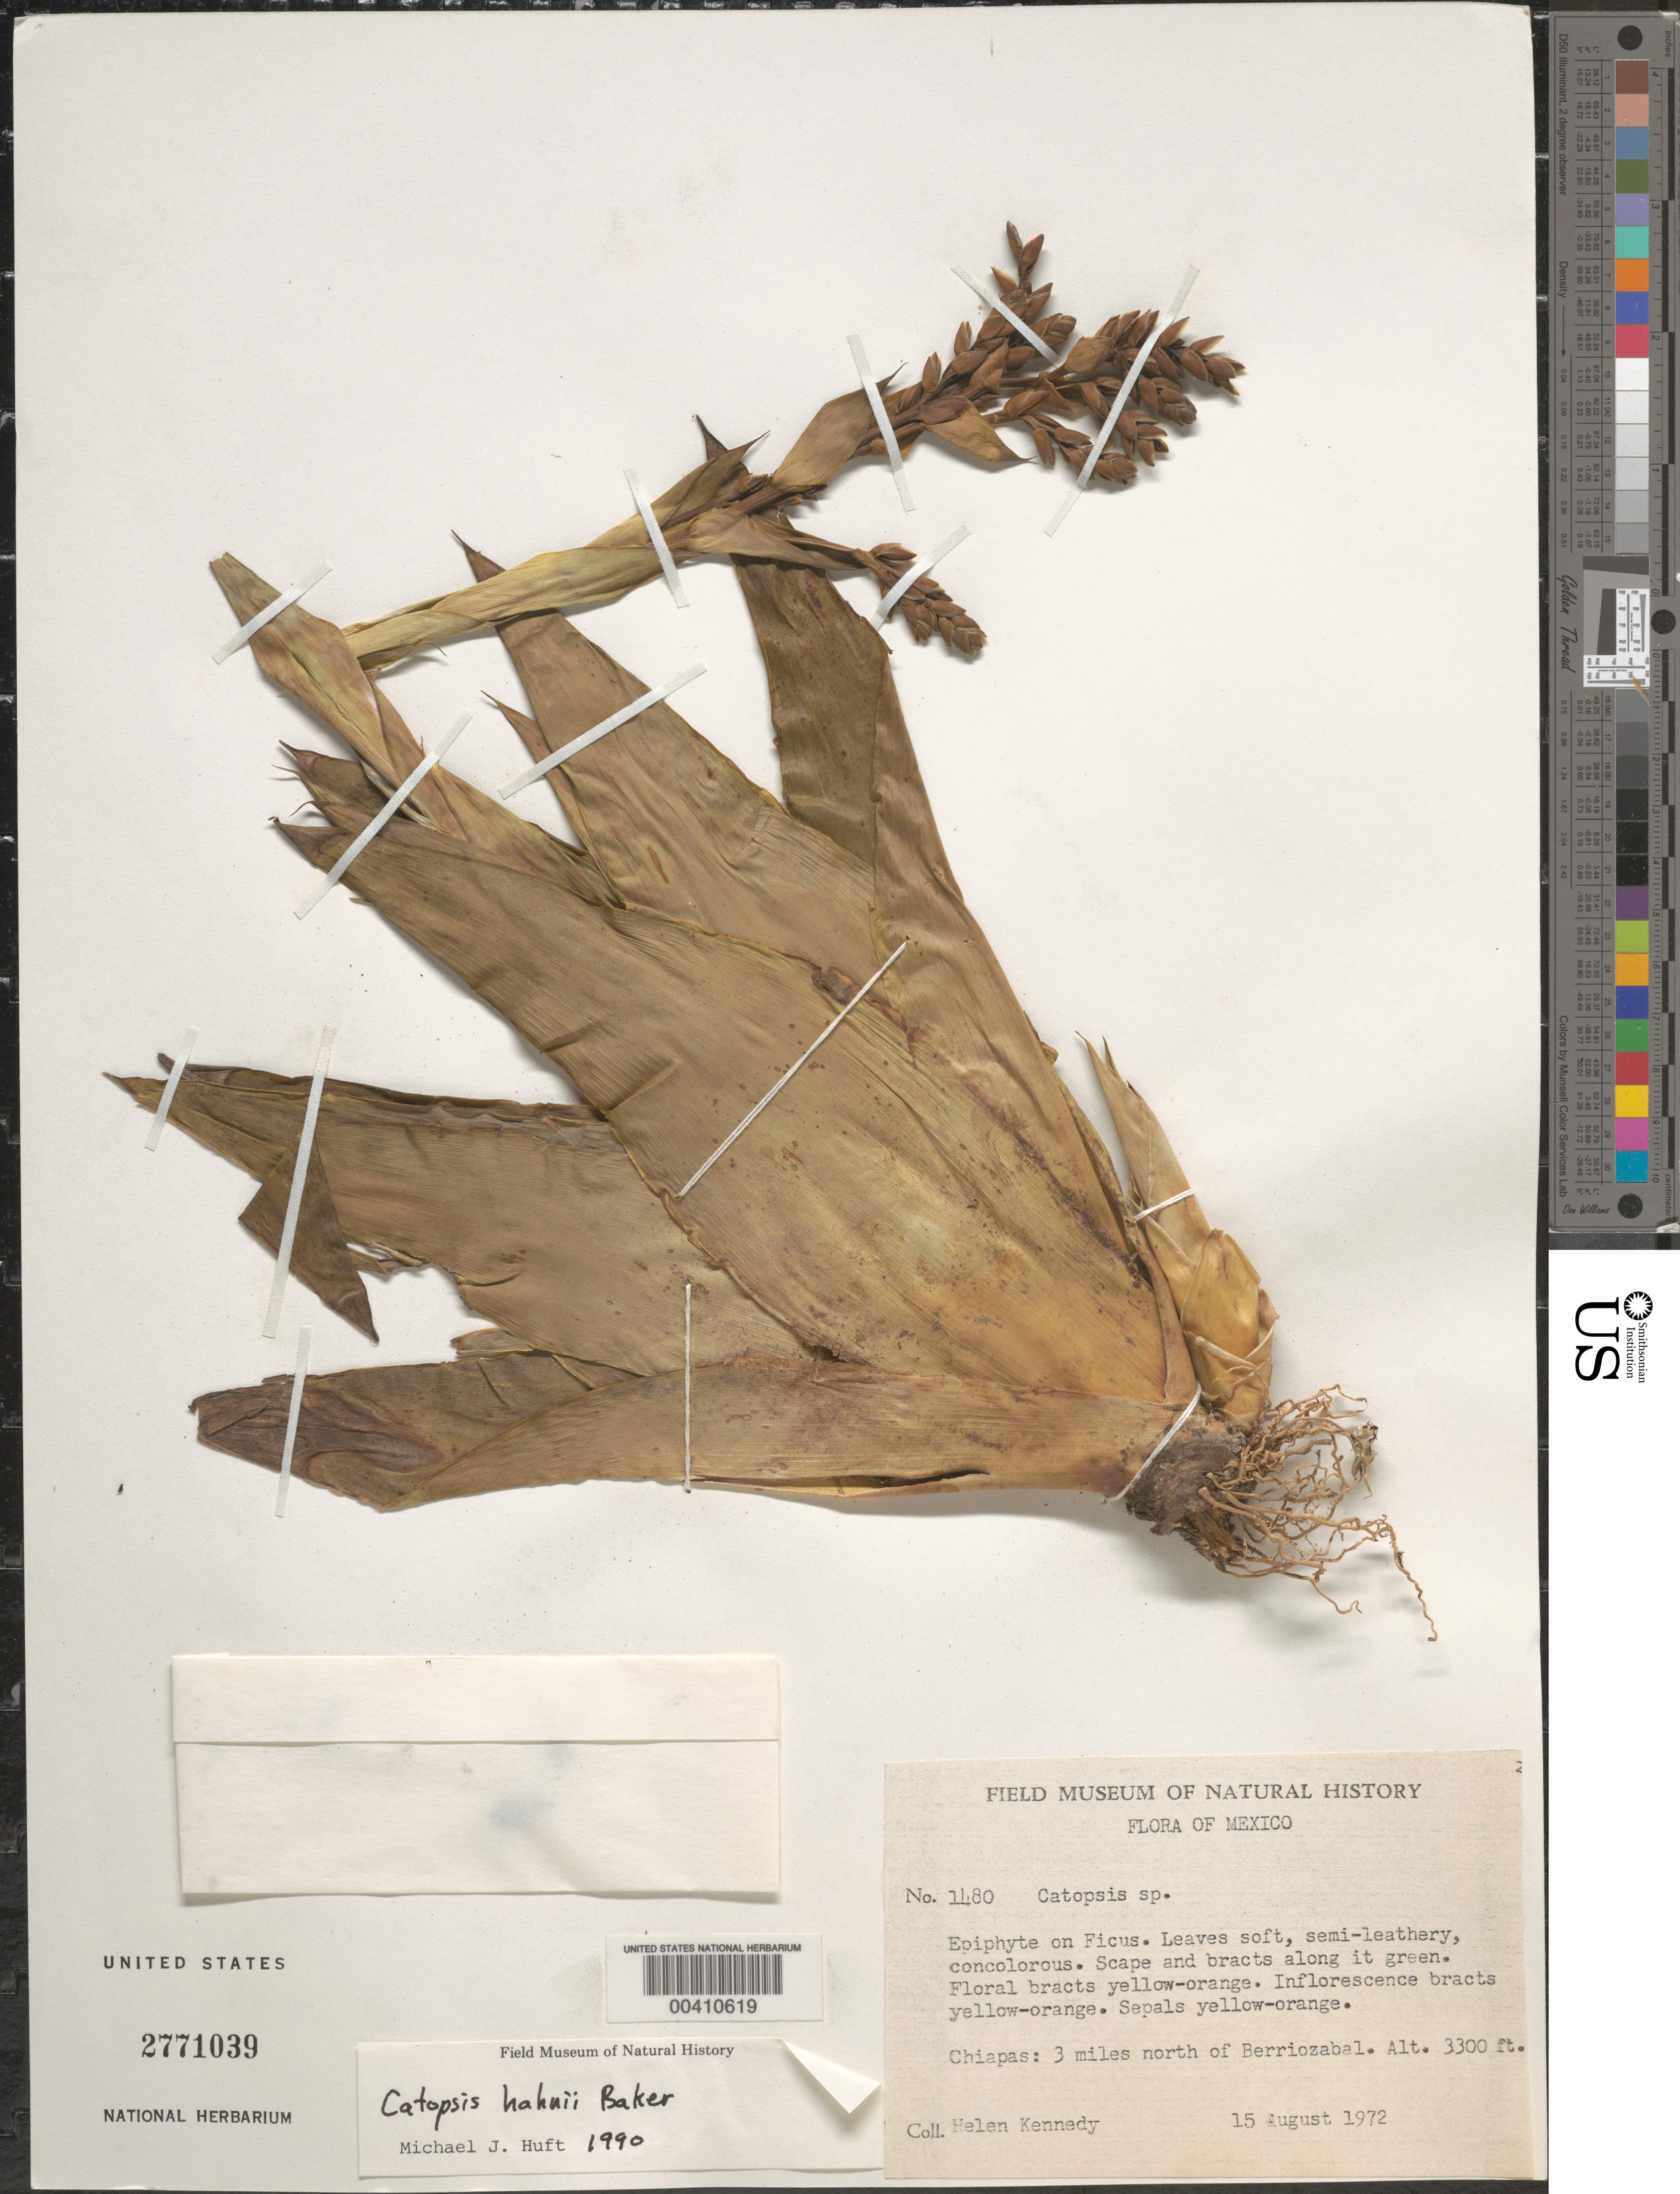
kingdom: Plantae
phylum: Tracheophyta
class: Liliopsida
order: Poales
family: Bromeliaceae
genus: Catopsis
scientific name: Catopsis hahnii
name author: Baker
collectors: H. Kennedy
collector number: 1480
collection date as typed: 15 Aug 1972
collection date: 1972-08-15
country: Mexico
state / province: Chiapas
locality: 3 miles N of Berriozabal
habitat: Epiphyte on ficus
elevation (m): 1006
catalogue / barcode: US 2771039